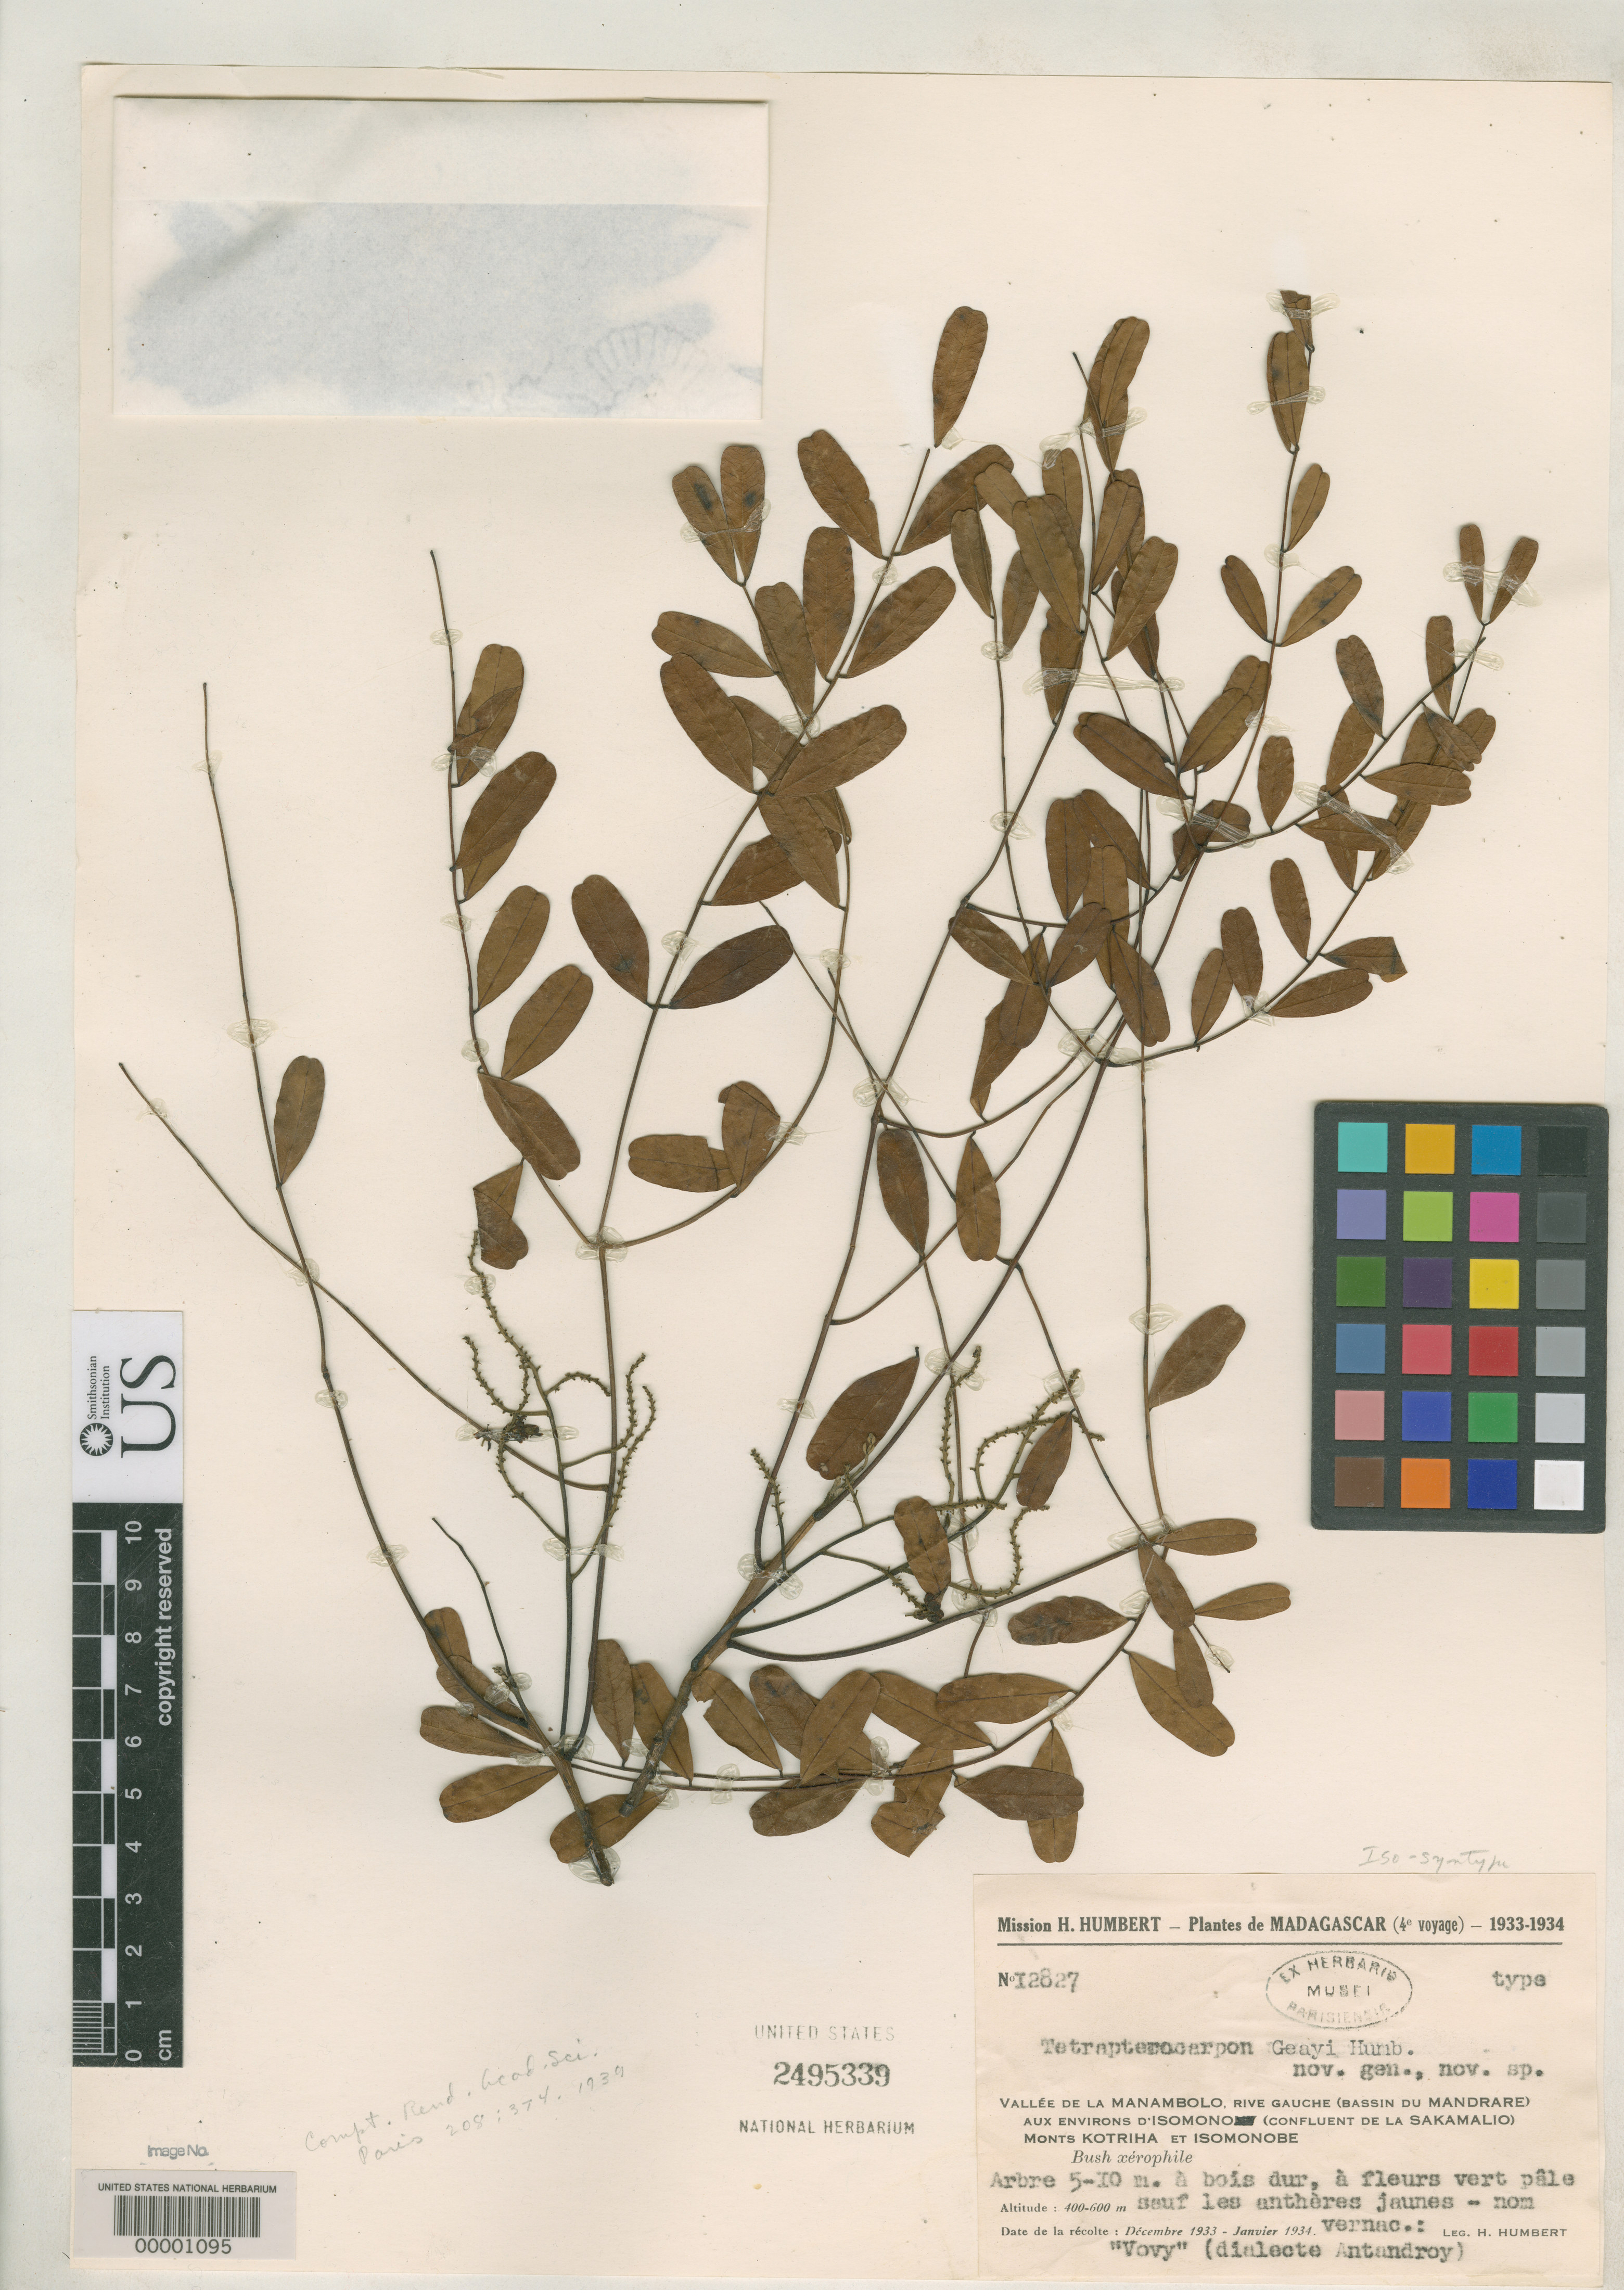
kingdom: Plantae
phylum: Tracheophyta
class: Magnoliopsida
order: Fabales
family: Fabaceae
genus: Tetrapterocarpon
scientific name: Tetrapterocarpon geayi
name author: Humbert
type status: Isosyntype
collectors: H. Humbert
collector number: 12827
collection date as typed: Dec 1933 to -- Jan 1934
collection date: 1933-12/1934-01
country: Madagascar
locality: Manambolo Valley, Isomono, Monts Katriba and Isomonobe.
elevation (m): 400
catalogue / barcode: US 2495339